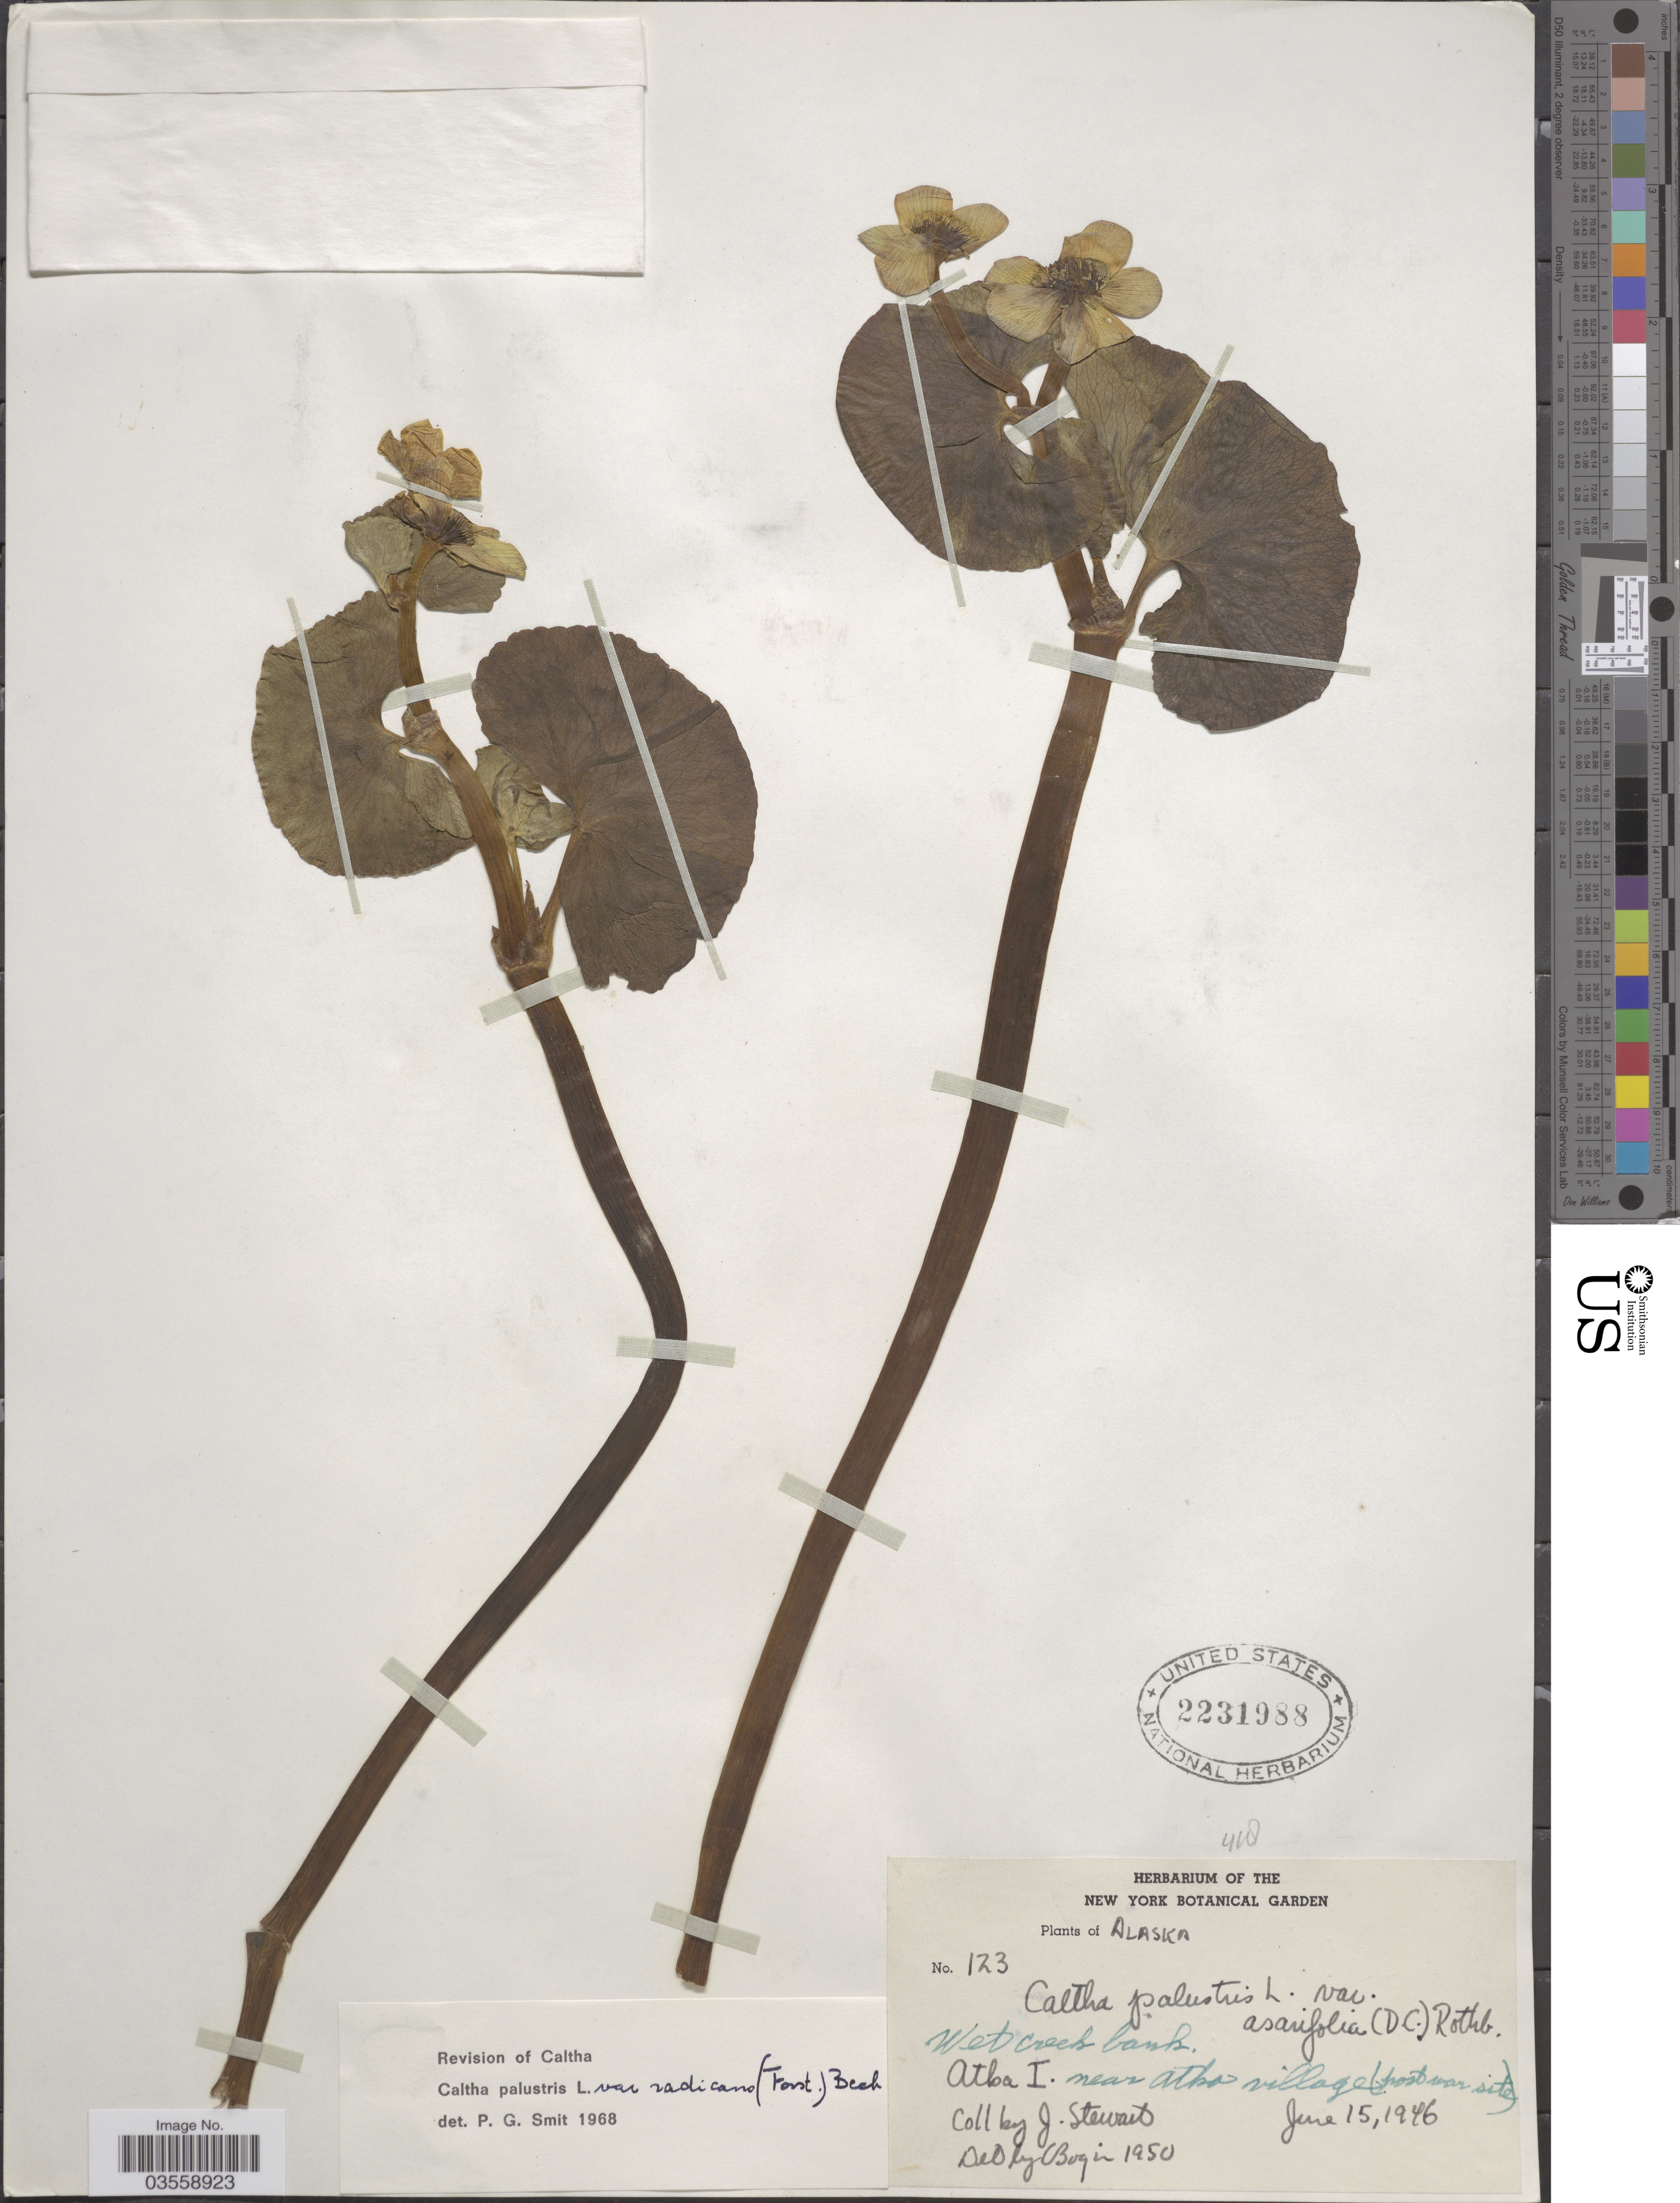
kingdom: Plantae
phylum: Tracheophyta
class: Magnoliopsida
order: Ranunculales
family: Ranunculaceae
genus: Caltha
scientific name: Caltha palustris var. radicans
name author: (T.F. Forst) Beck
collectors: J. Stewart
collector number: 123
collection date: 1946-06-15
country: United States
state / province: Alaska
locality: Atka I. near Atka village (post war site).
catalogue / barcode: US 2231988